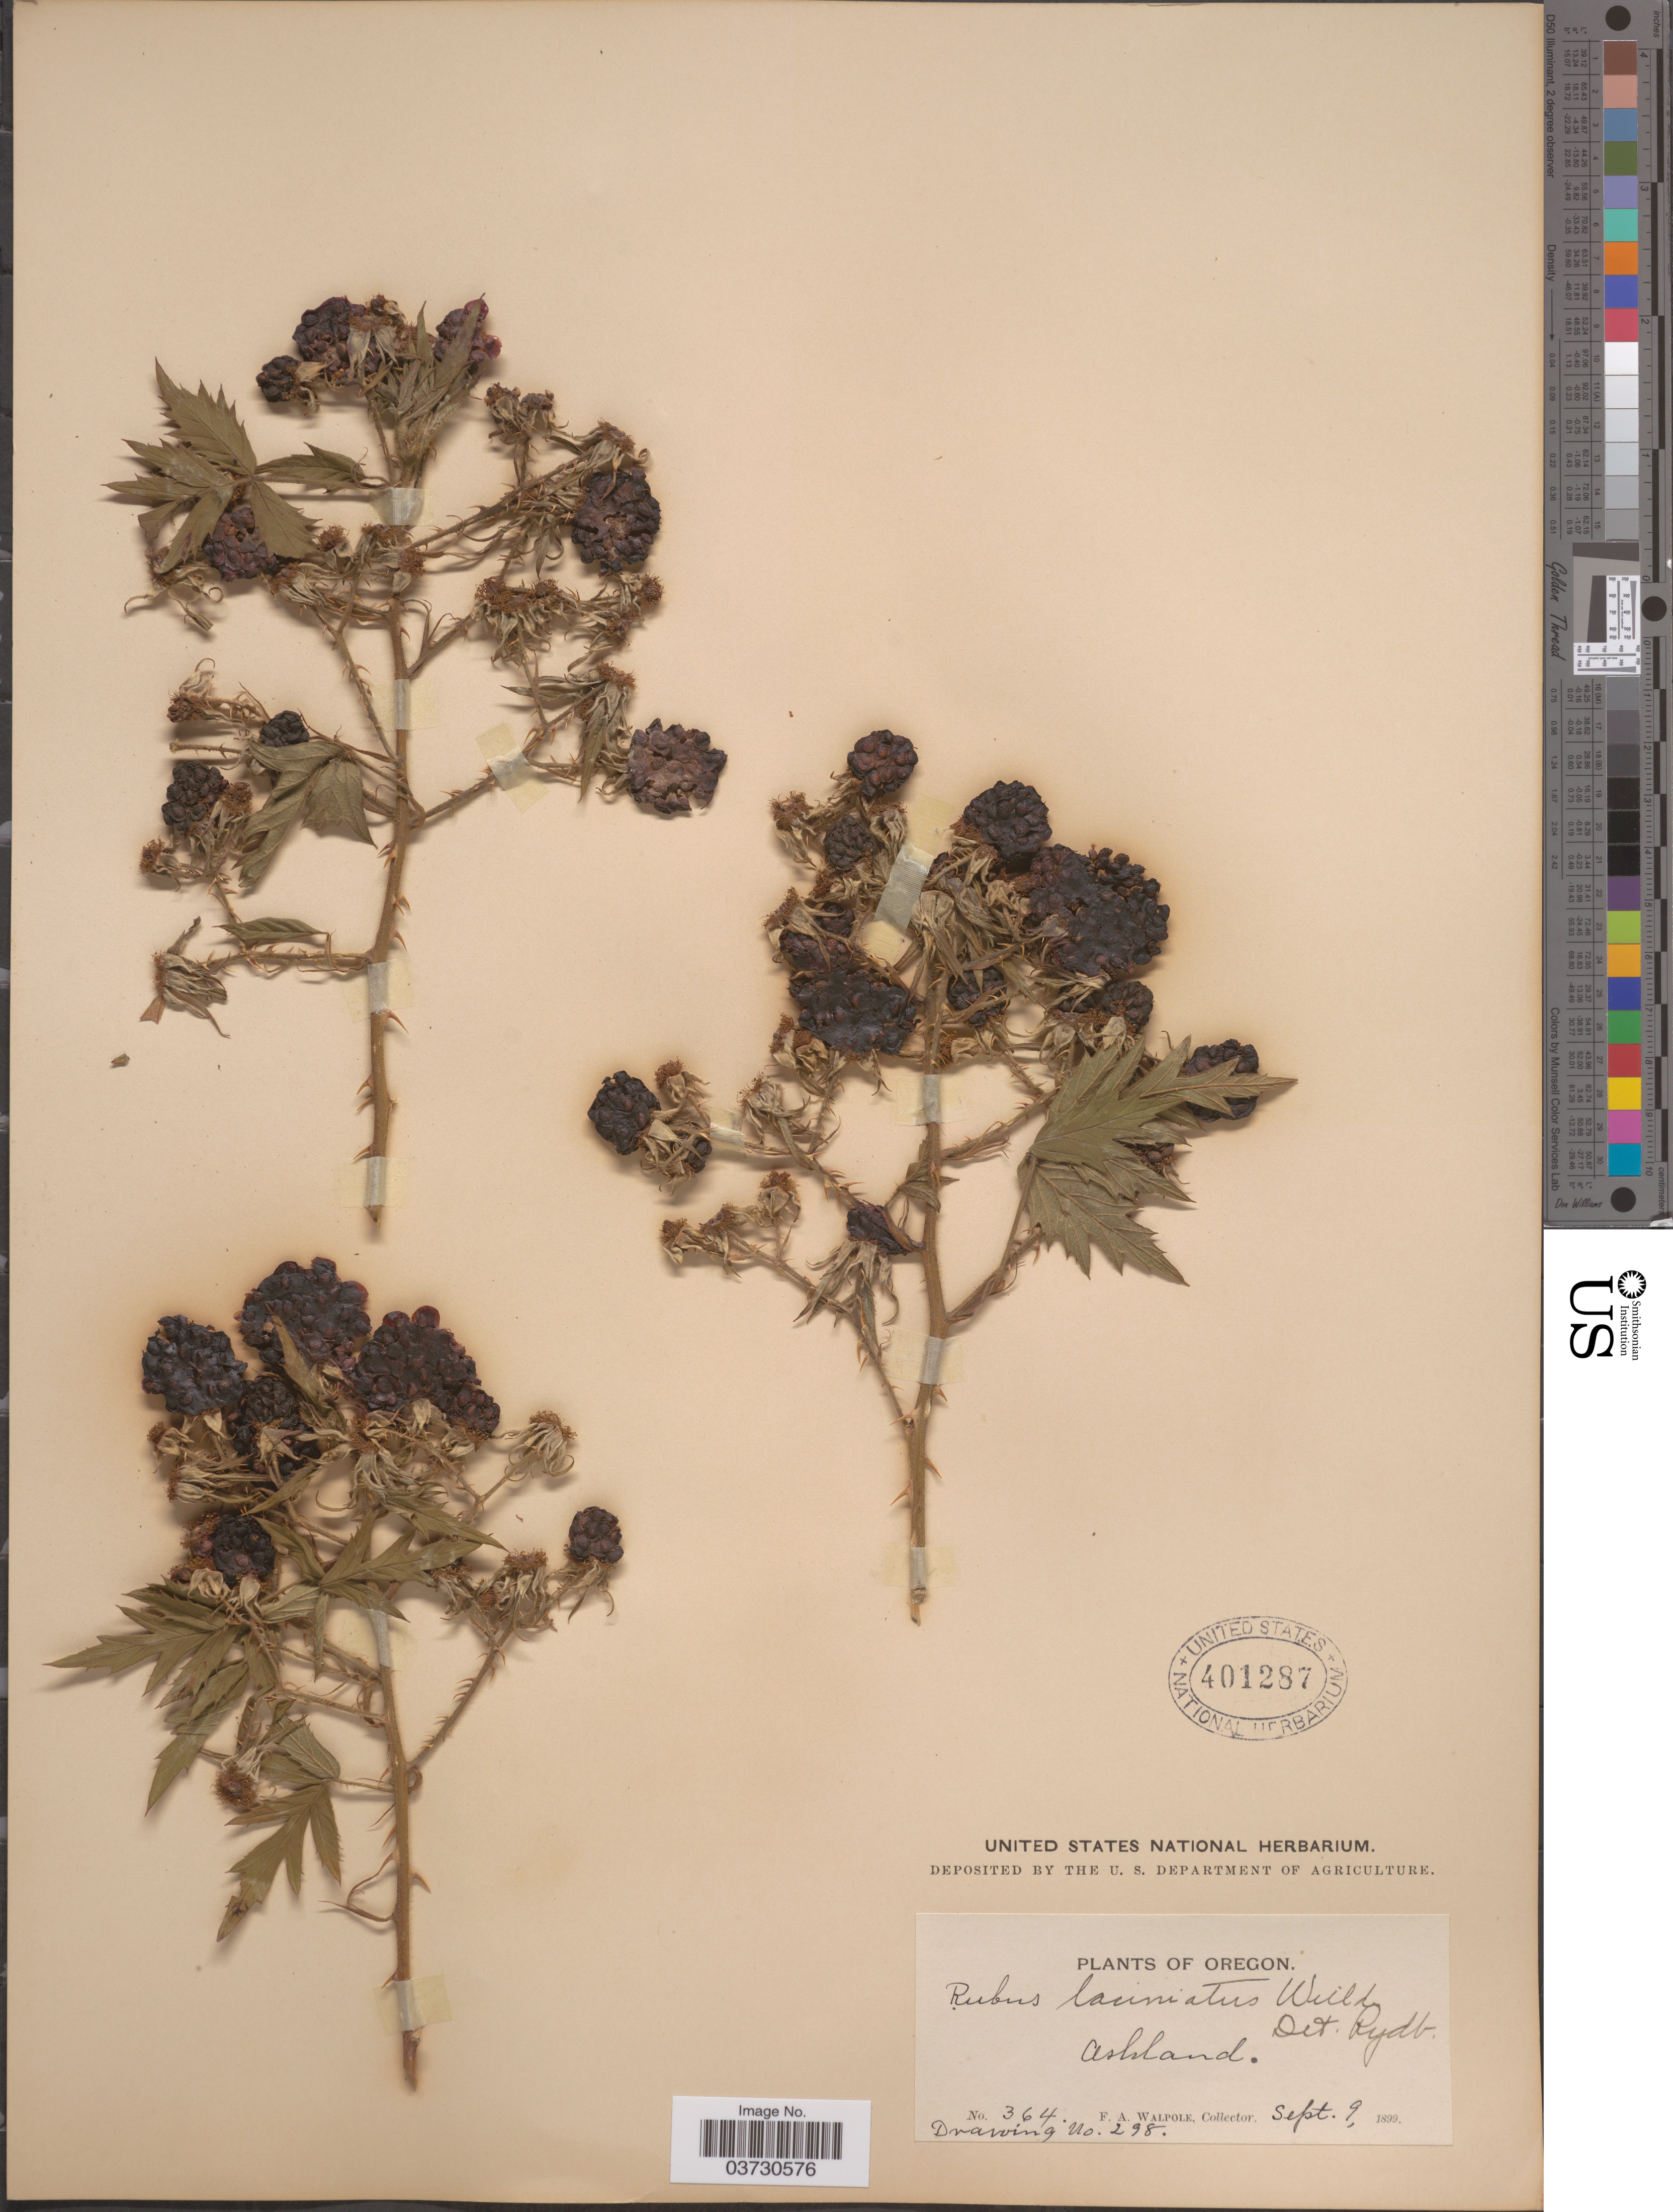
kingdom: Plantae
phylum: Tracheophyta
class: Magnoliopsida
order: Rosales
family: Rosaceae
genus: Rubus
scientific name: Rubus laciniatus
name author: Willd.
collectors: F. Walpole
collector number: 364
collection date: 1899-09-09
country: United States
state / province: Oregon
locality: Ashland.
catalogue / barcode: US 401287